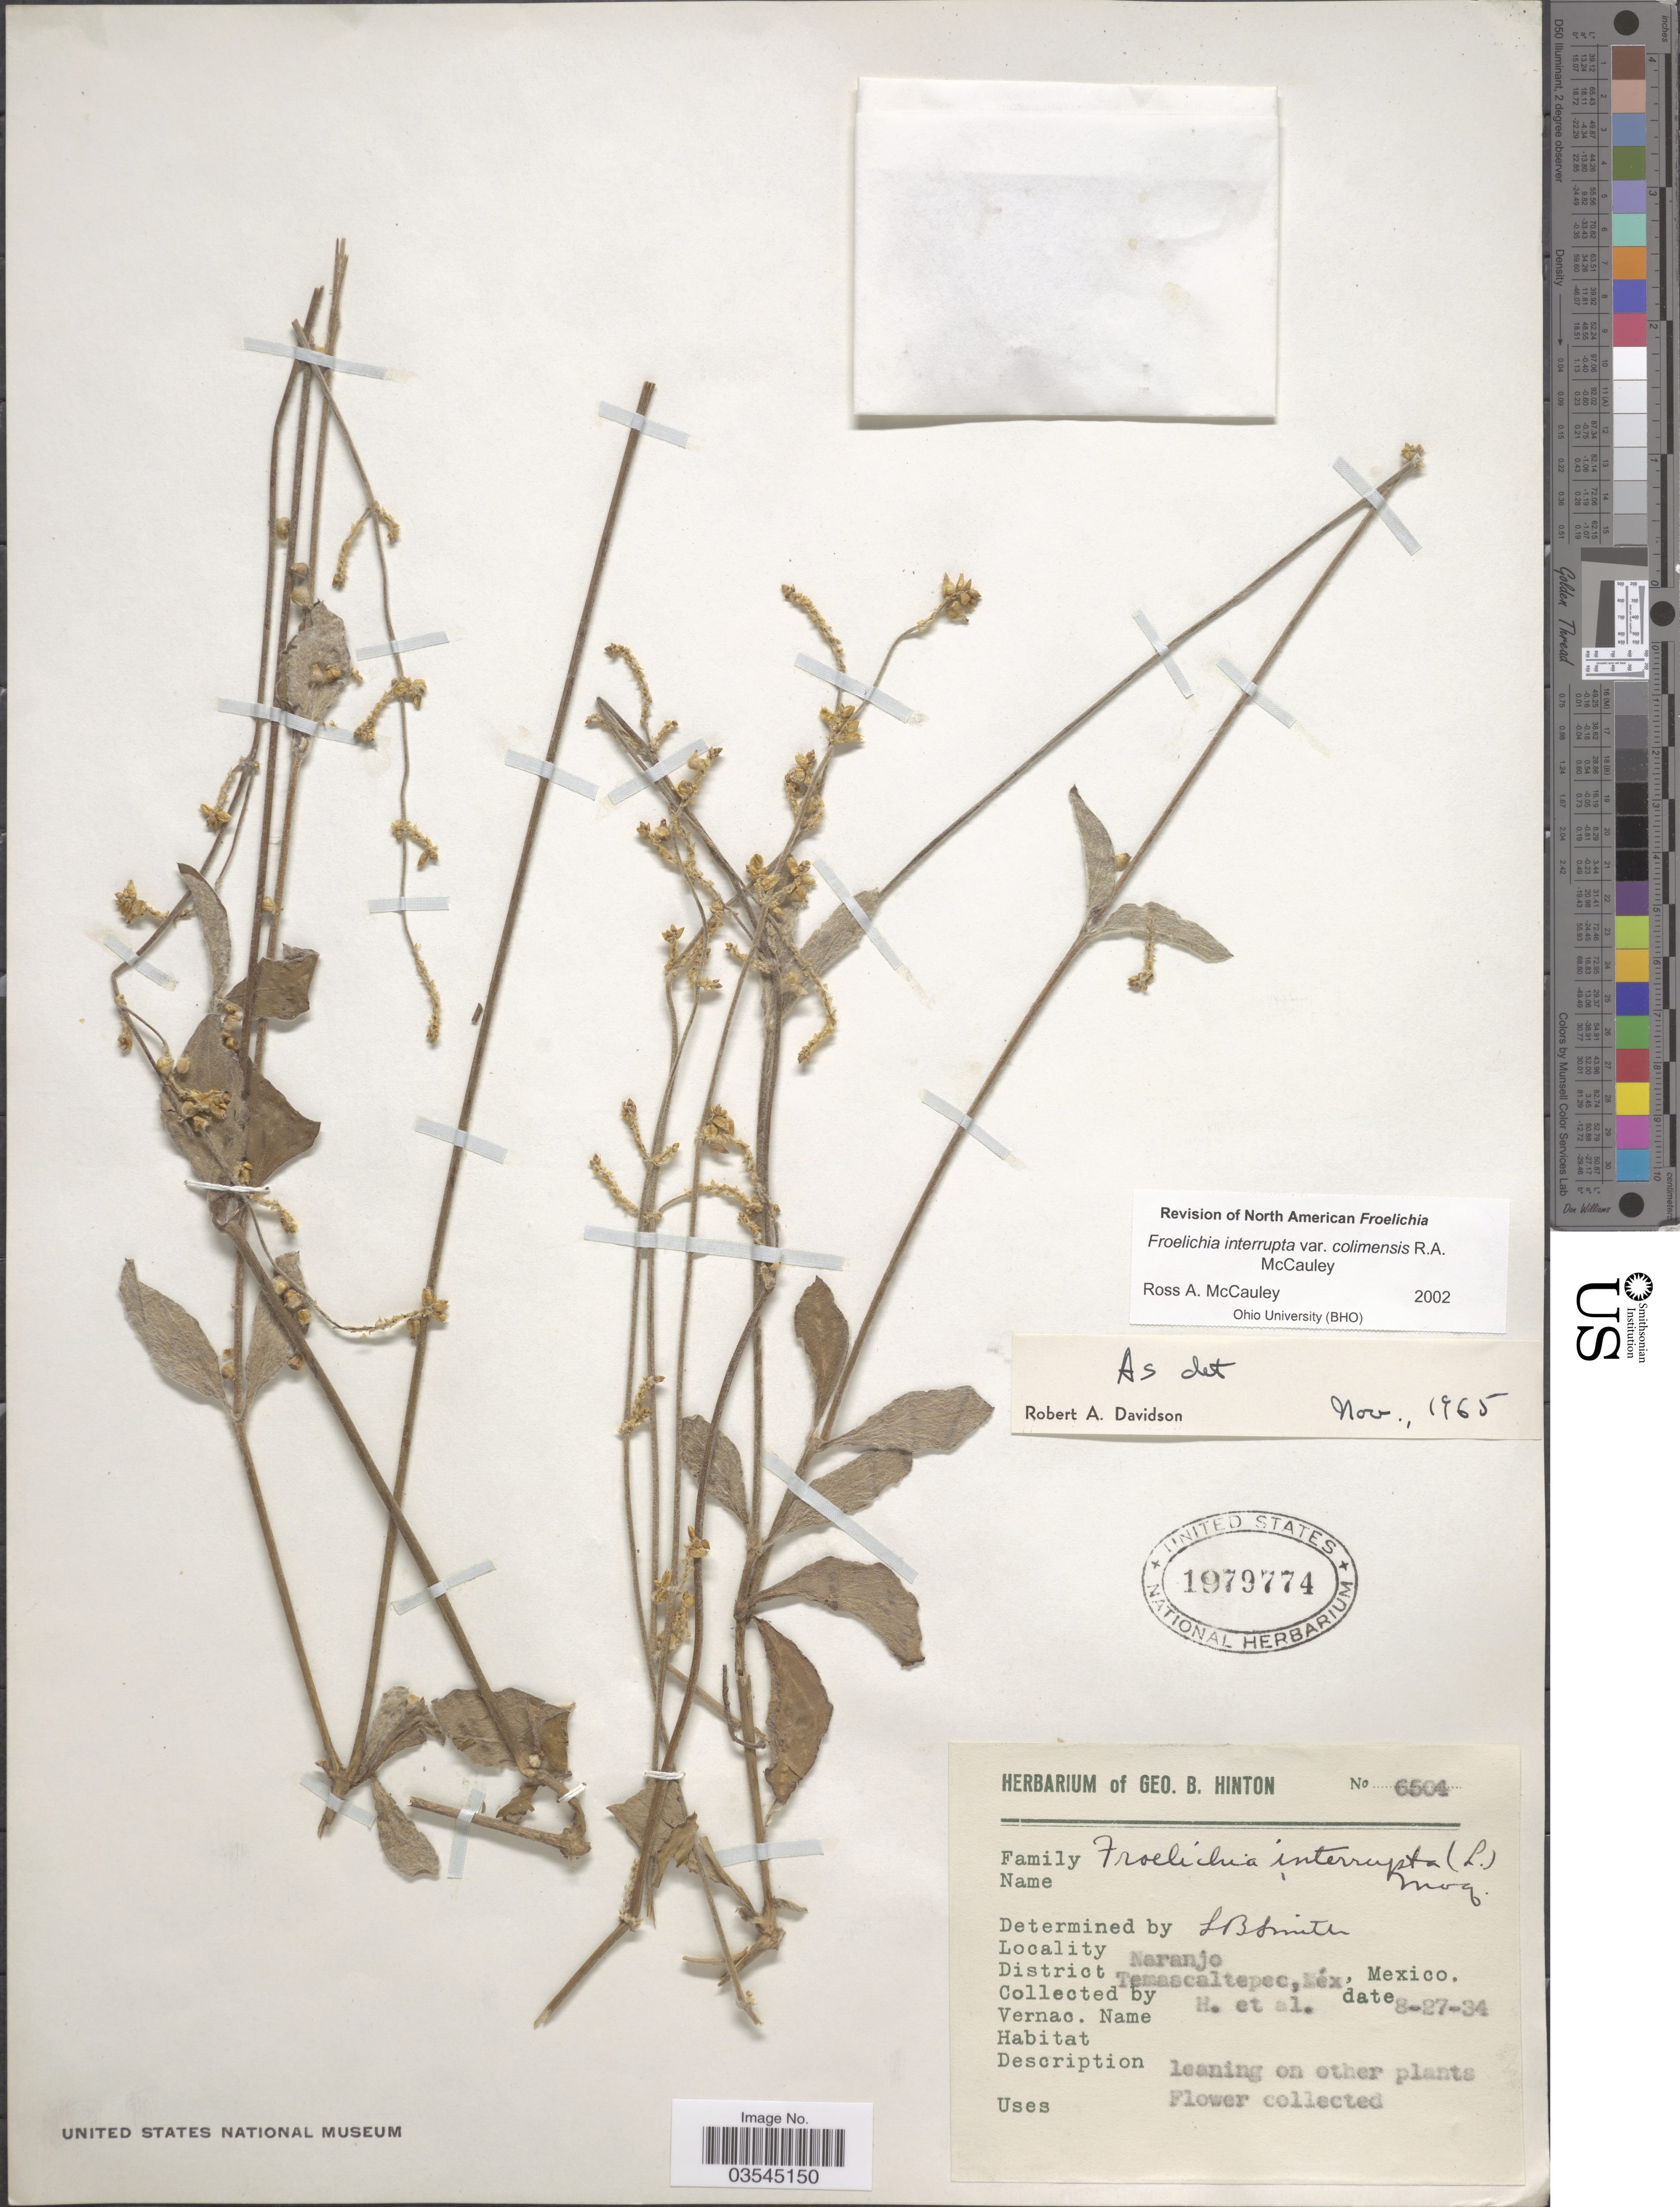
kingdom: Plantae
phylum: Tracheophyta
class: Magnoliopsida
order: Caryophyllales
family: Amaranthaceae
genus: Froelichia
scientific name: Froelichia interrupta var. colimensis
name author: R.A. McCauley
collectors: G. B. Hinton & et al.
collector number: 6504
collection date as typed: Transcribed d/m/y: 27/8/34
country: Mexico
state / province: México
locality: Naranjo, District Temascaltepec.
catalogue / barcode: US 1979774